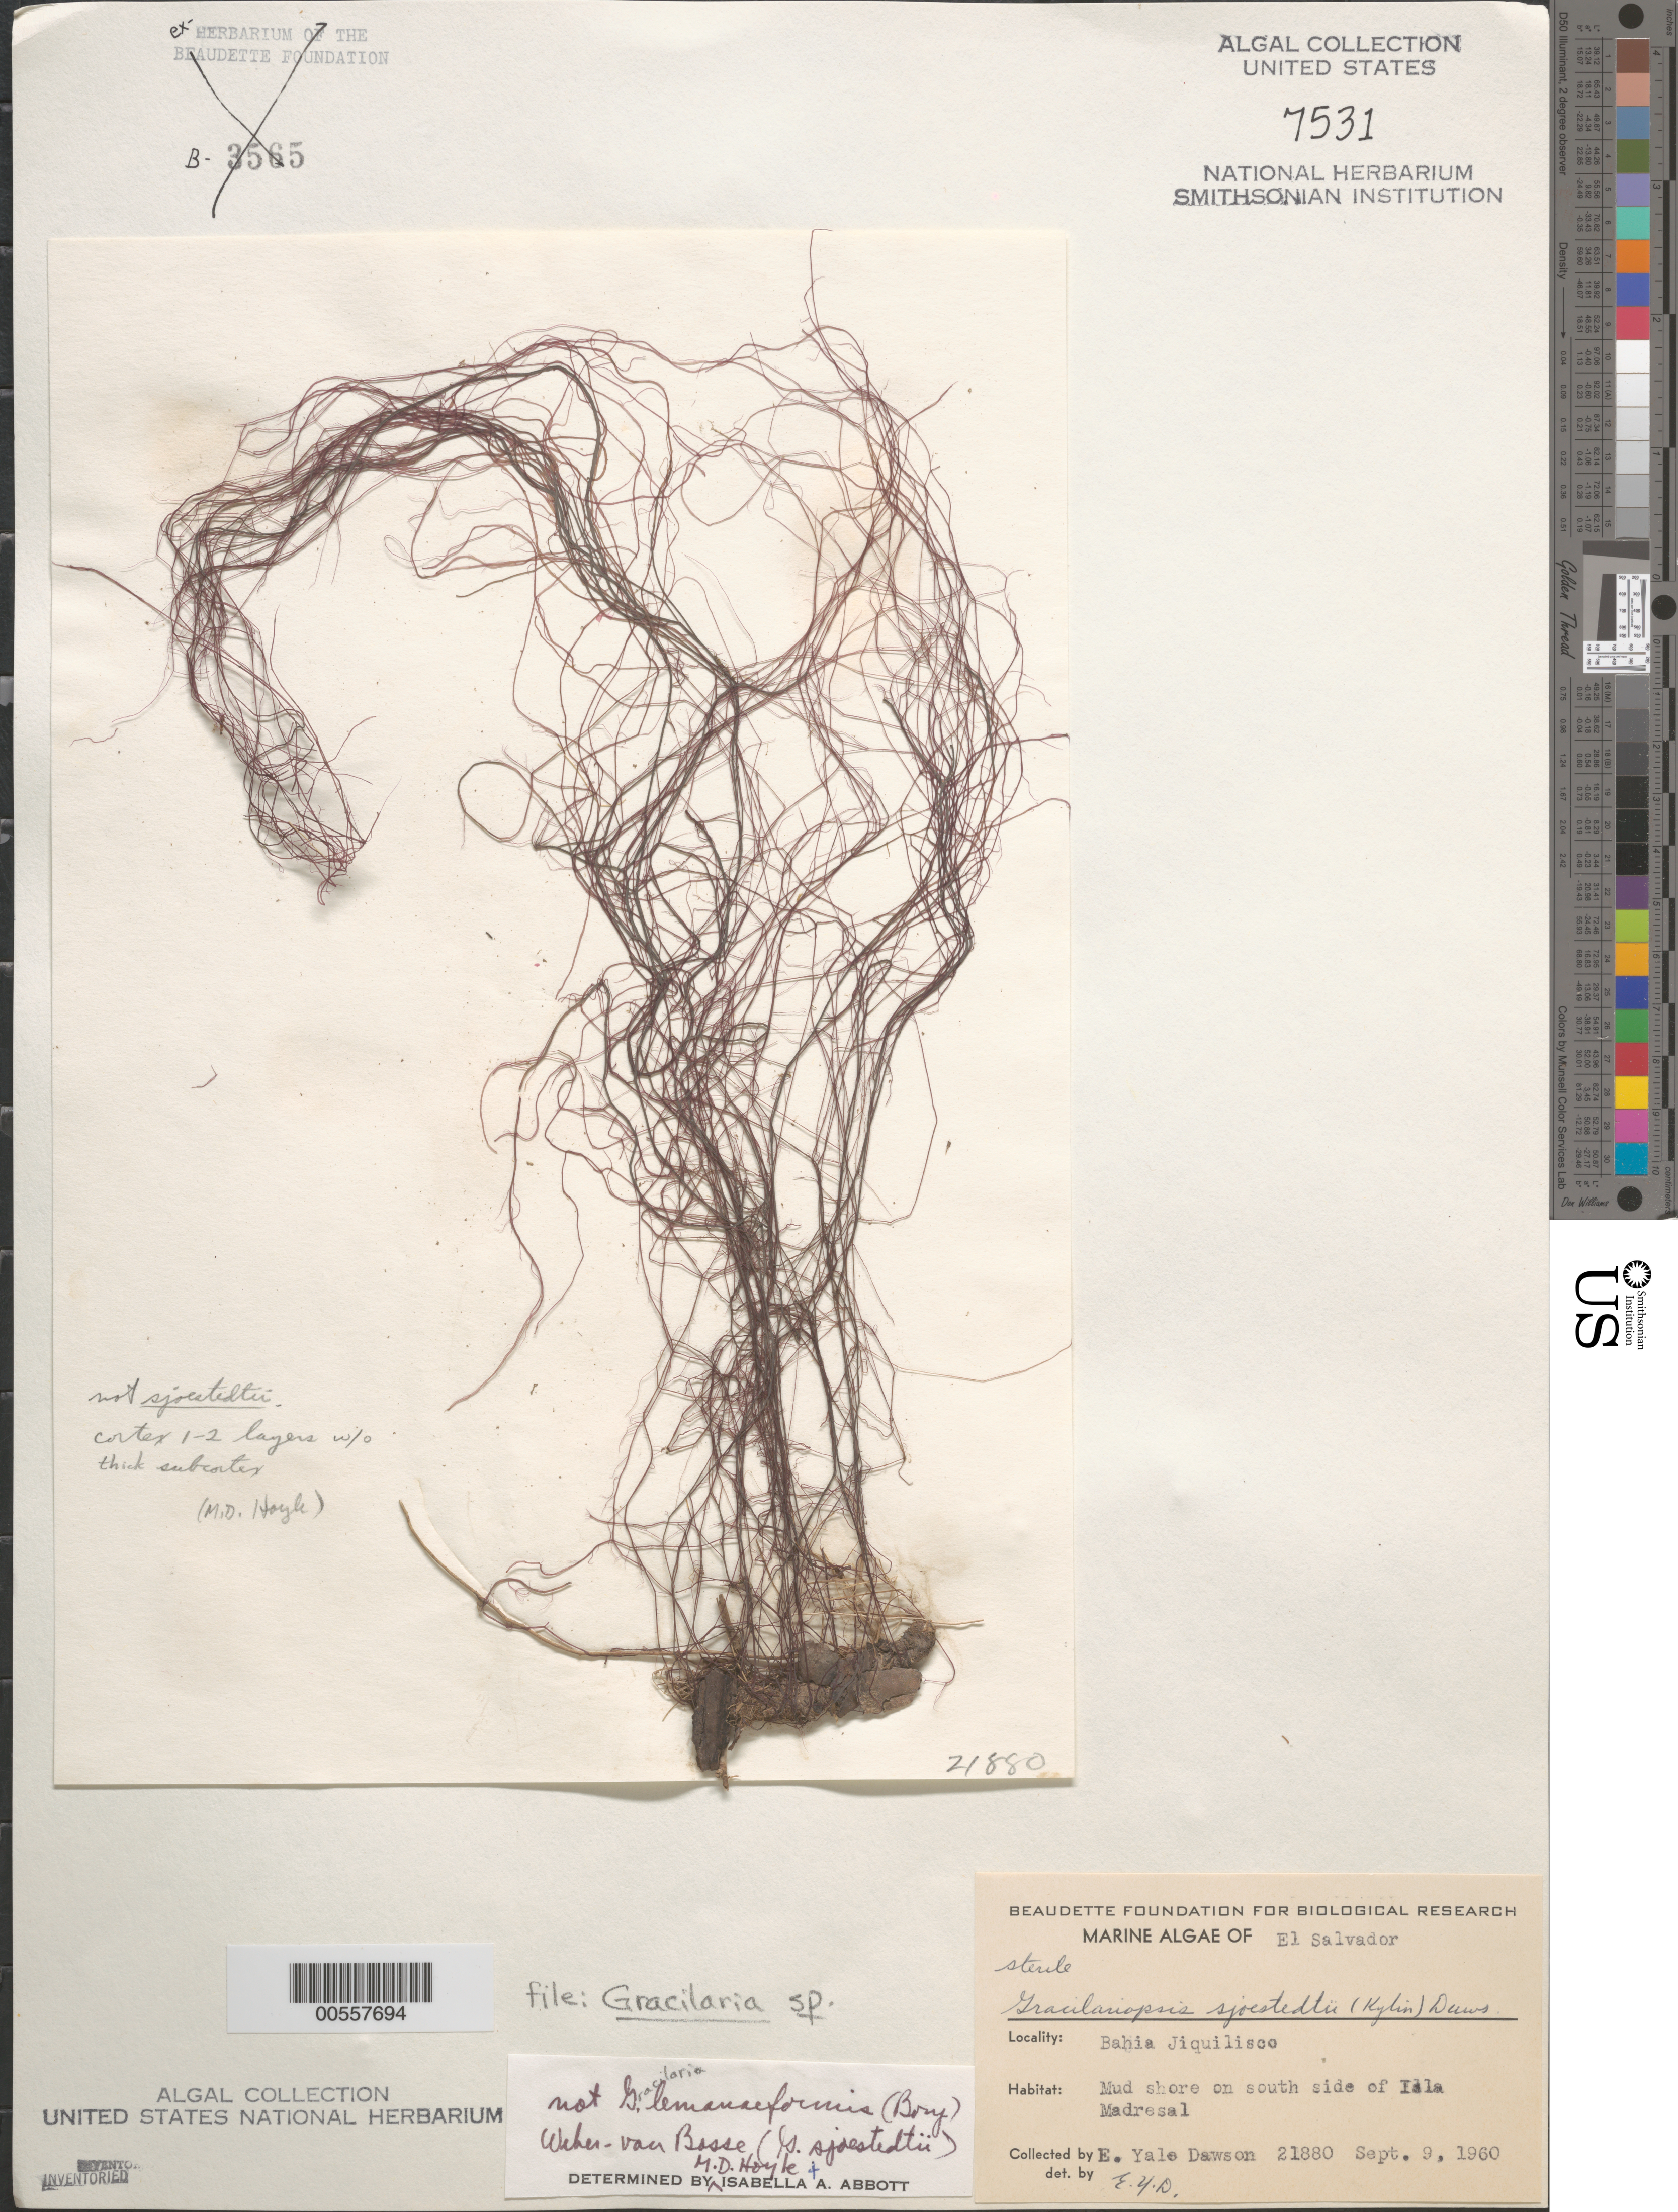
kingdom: Plantae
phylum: Rhodophyta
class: Florideophyceae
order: Gracilariales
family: Gracilariaceae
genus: Gracilaria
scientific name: Gracilaria sp.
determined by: Dawson, E. Y.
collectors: E. Y. Dawson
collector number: EYD 21880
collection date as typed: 09 Sep 1960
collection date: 1960-09-09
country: El Salvador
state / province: Usulután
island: Isla Madresal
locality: Bahia Jiquilisco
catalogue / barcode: US 7531